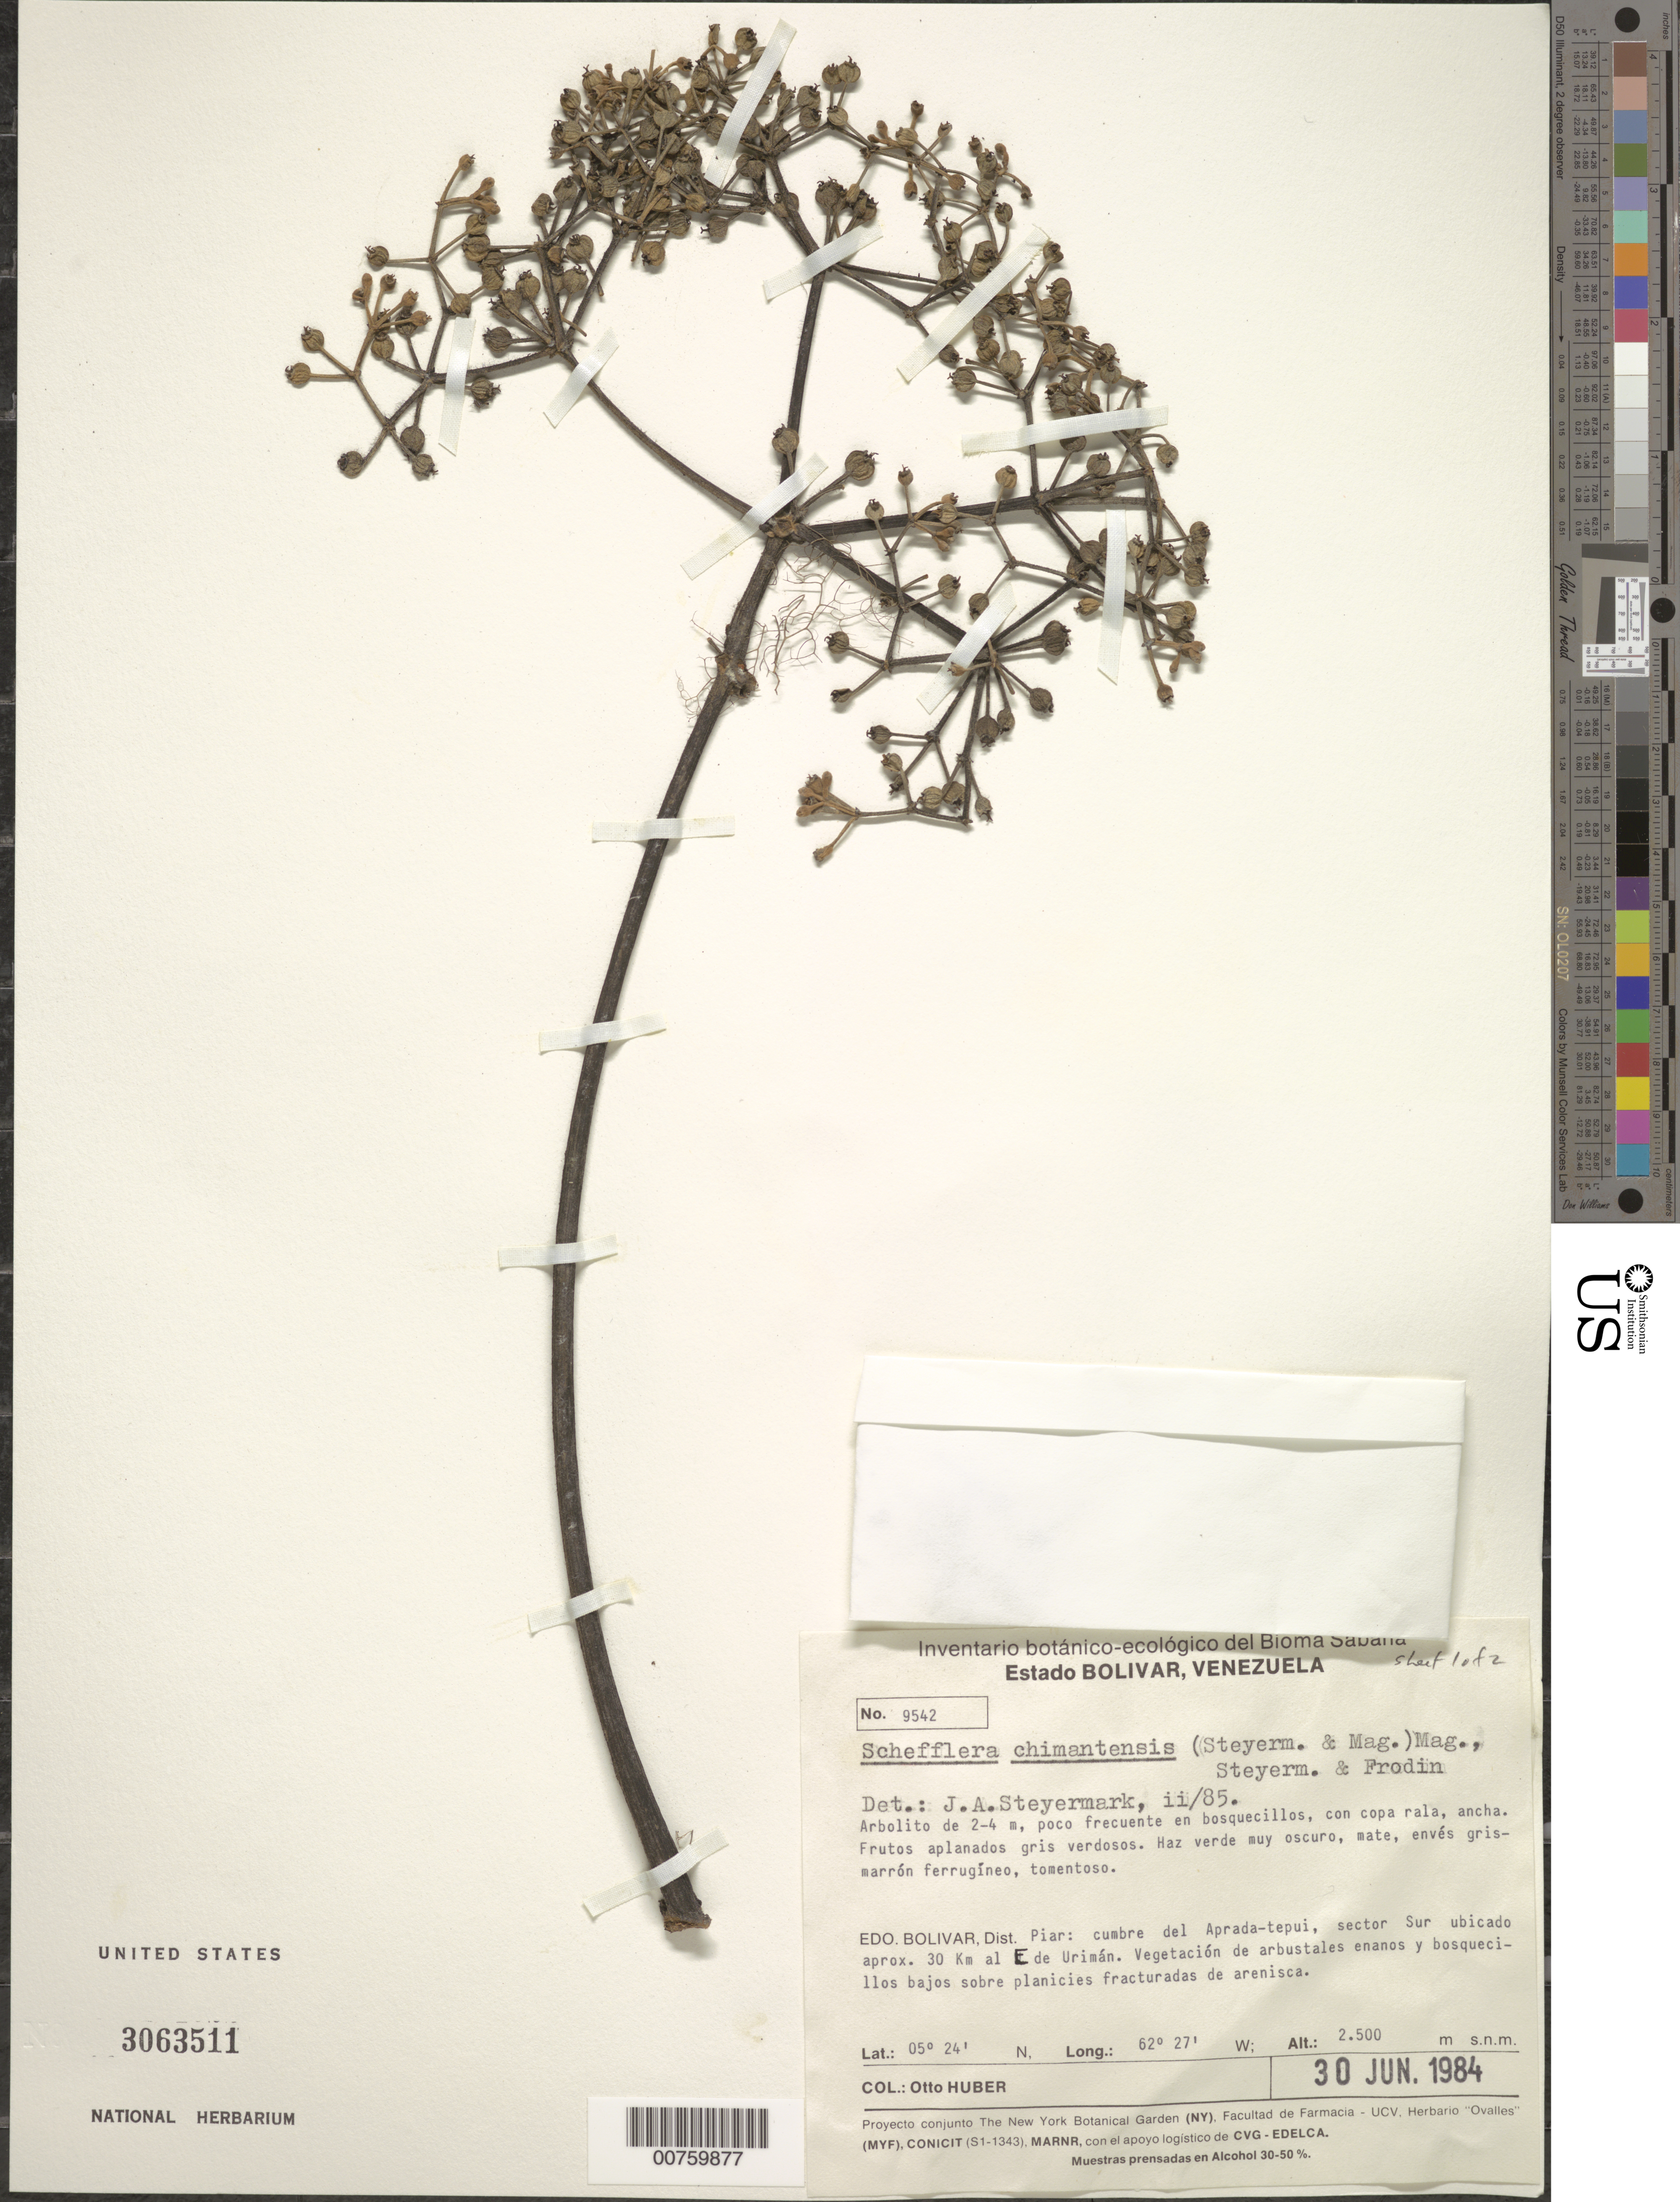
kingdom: Plantae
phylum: Tracheophyta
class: Magnoliopsida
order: Apiales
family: Araliaceae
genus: Schefflera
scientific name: Schefflera chimantensis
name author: (Steyerm. & Maguire) Maguire et al.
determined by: Steyermark, Julian A., (VEN)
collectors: O. Huber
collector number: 9542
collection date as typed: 30-Jun-84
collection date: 1984-06-30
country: Venezuela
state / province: Bolívar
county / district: Piar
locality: Aprada-tepuí, cumbre, sector Sur ubicado aprox 30 km al E de Urimán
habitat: Bosquecillos. Vegetación de arbustales enanos y bosquecillos bajos sobre planicies fracturadas de arenisca.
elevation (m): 2500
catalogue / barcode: US 3063511